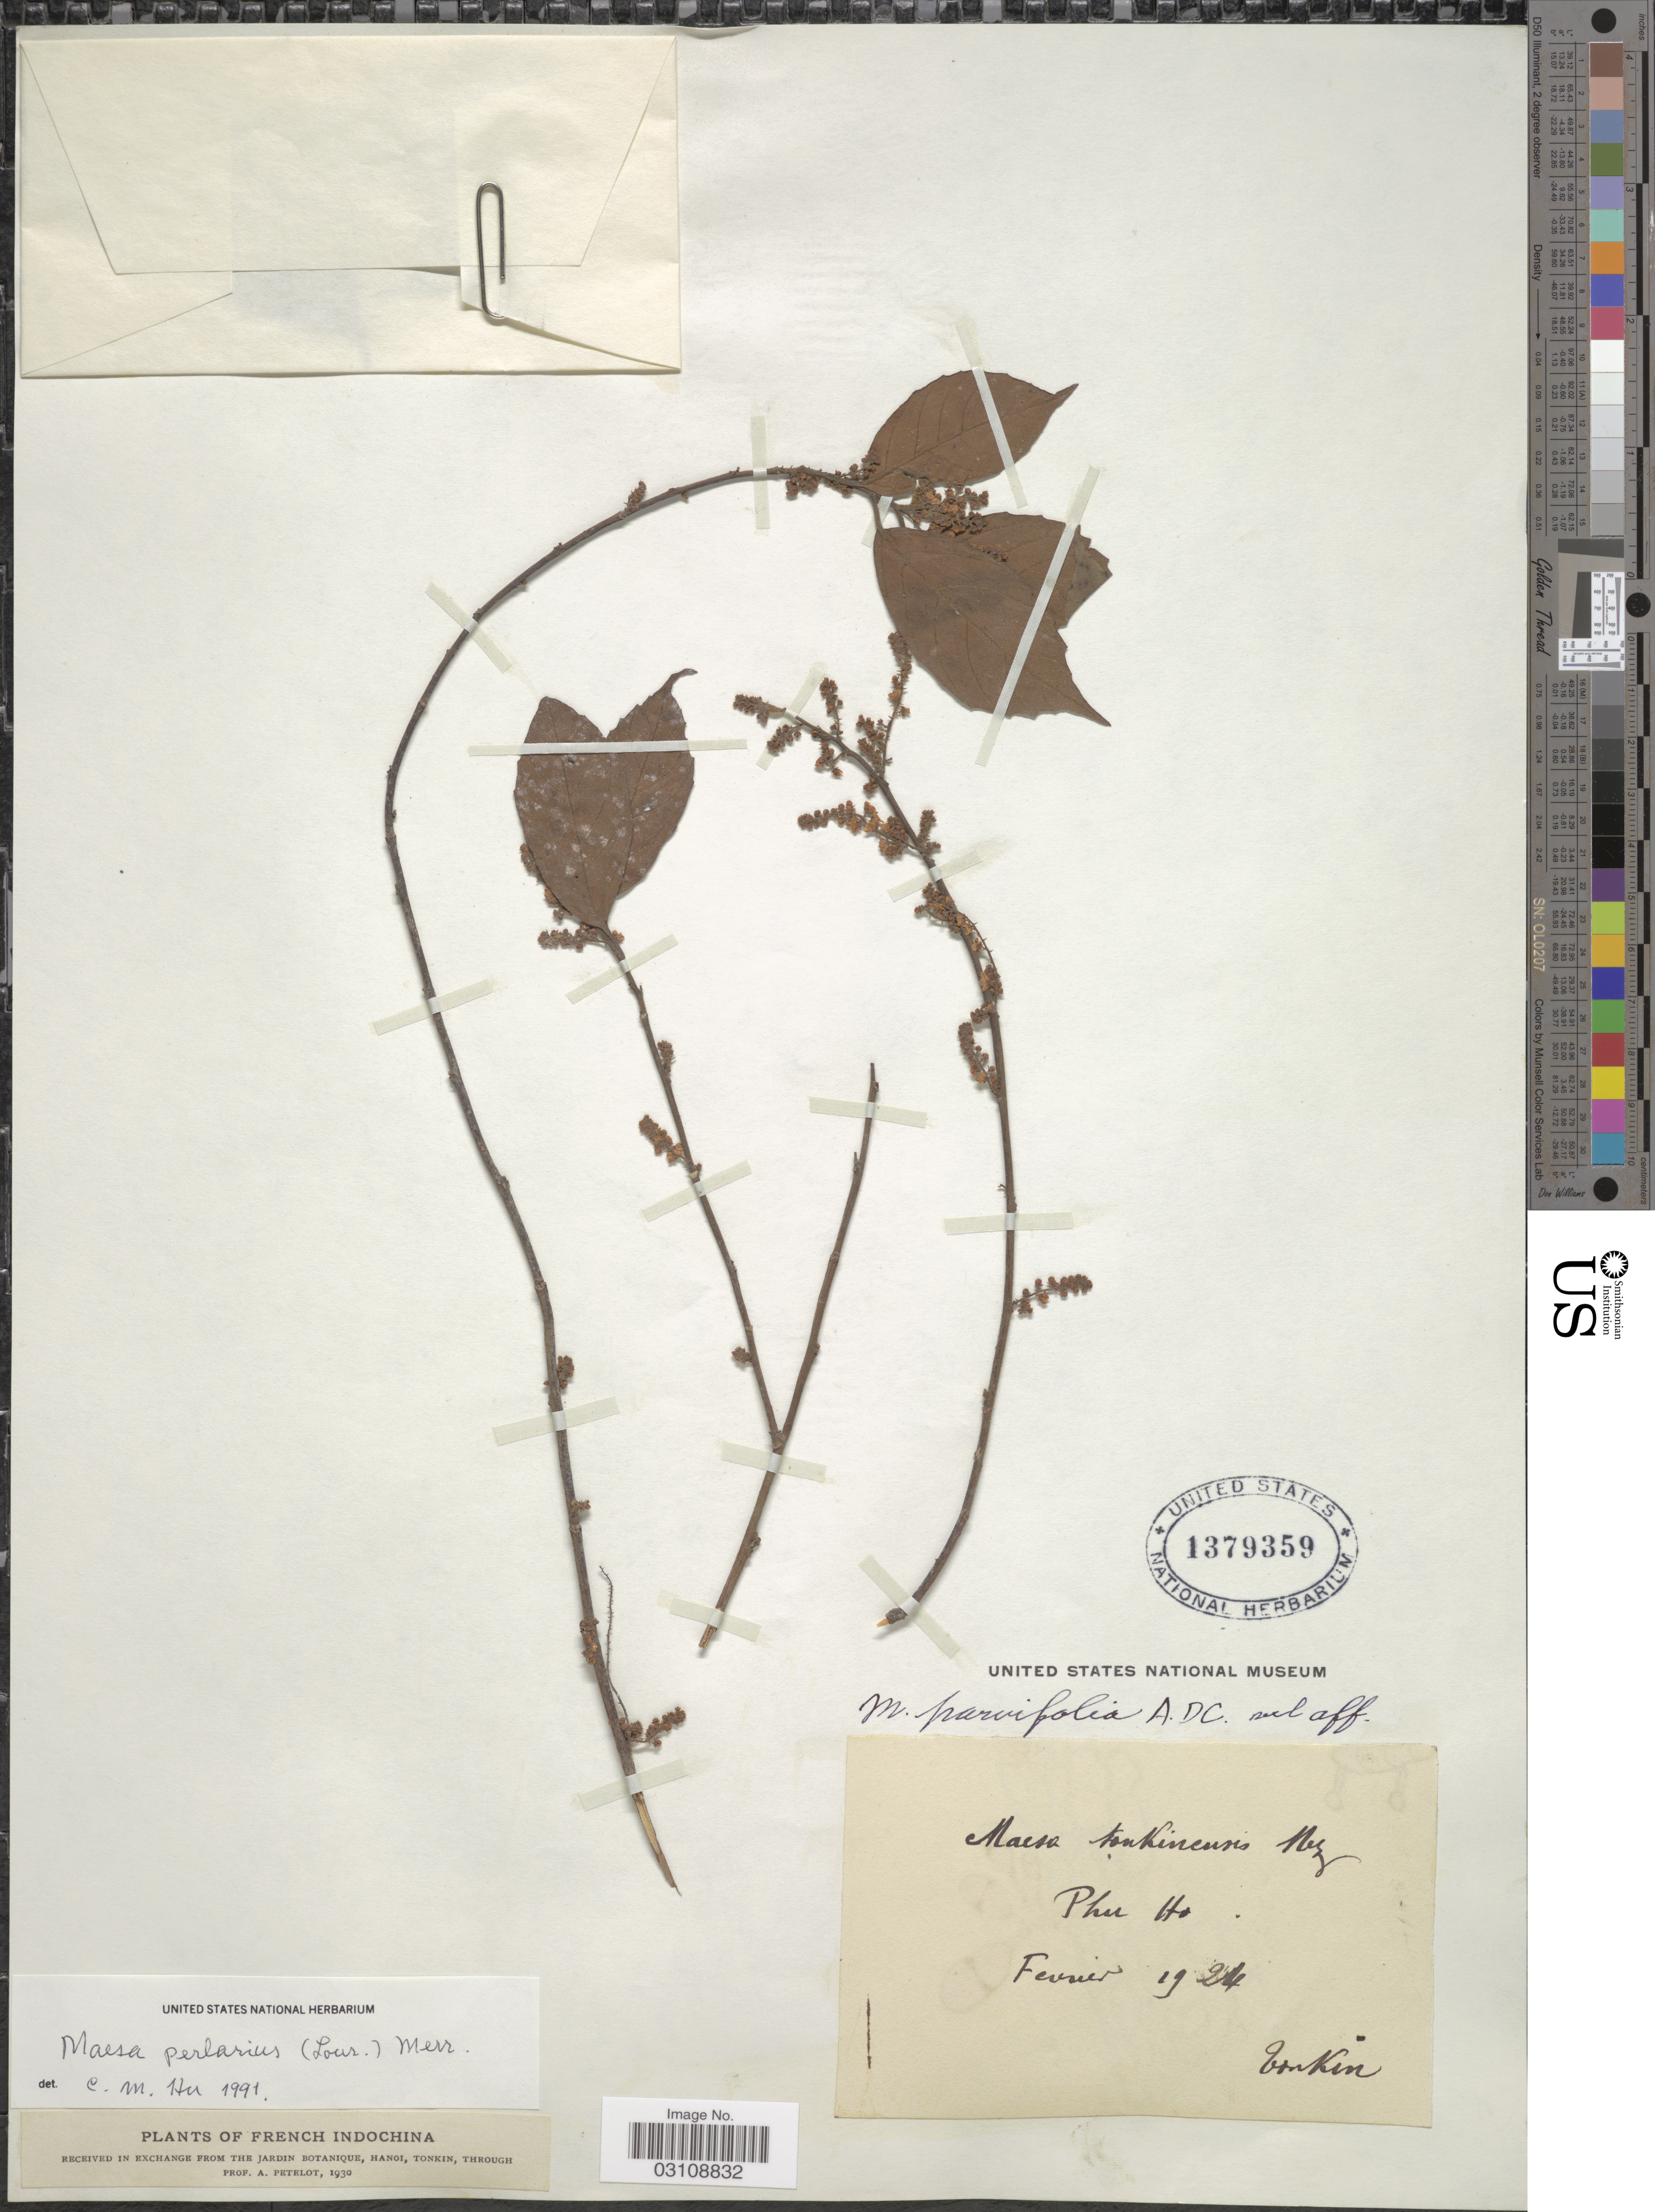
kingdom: Plantae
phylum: Tracheophyta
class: Magnoliopsida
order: Ericales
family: Primulaceae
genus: Maesa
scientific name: Maesa perlaria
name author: (Lour.) Merr.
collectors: A. Petelot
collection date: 1924-02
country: Vietnam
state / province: Phu Tho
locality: Phu Ho. French Indochina. Tonkin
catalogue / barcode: US 1379359